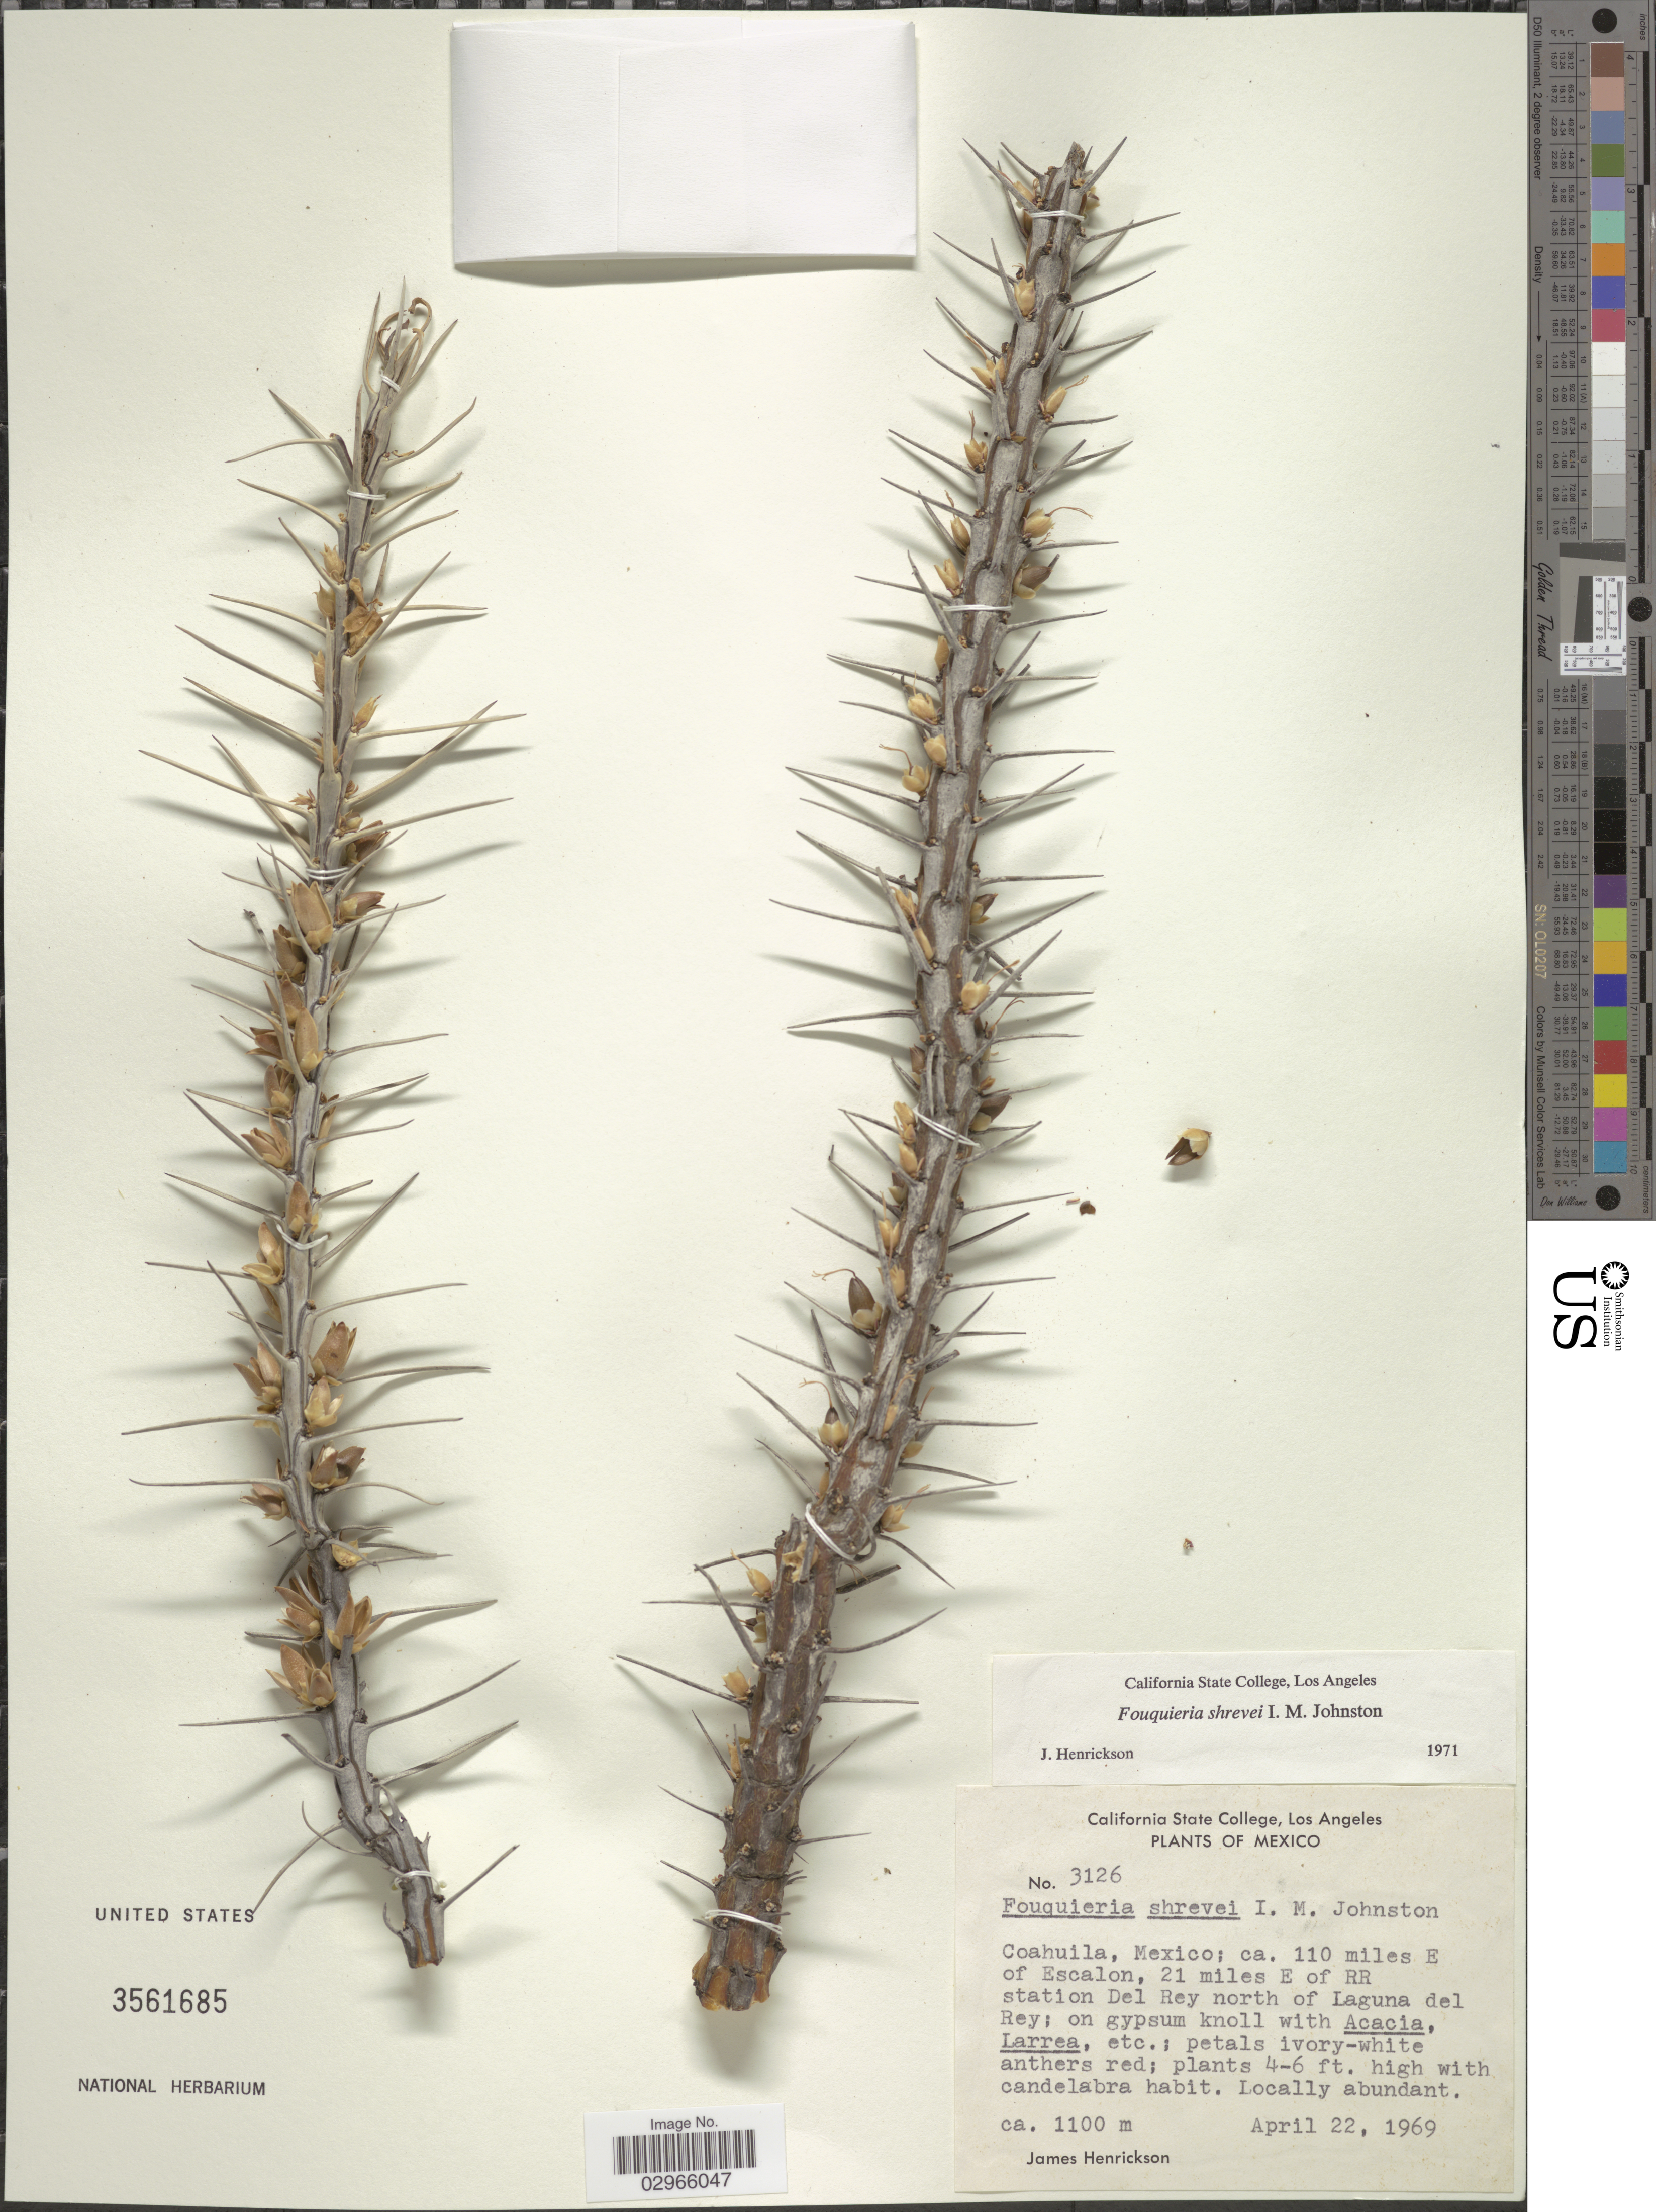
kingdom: Plantae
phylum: Tracheophyta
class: Magnoliopsida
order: Ericales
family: Fouquieriaceae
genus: Fouquieria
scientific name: Fouquieria shrevei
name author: I.M. Johnst.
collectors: J. Henrickson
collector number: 3126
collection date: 1969-04-22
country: Mexico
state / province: Coahuila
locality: Ca. 110 miles E of Escalon, 21 miles E of RR station Del Rey north of Laguna del Rey.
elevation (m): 1100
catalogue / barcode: US 3561685